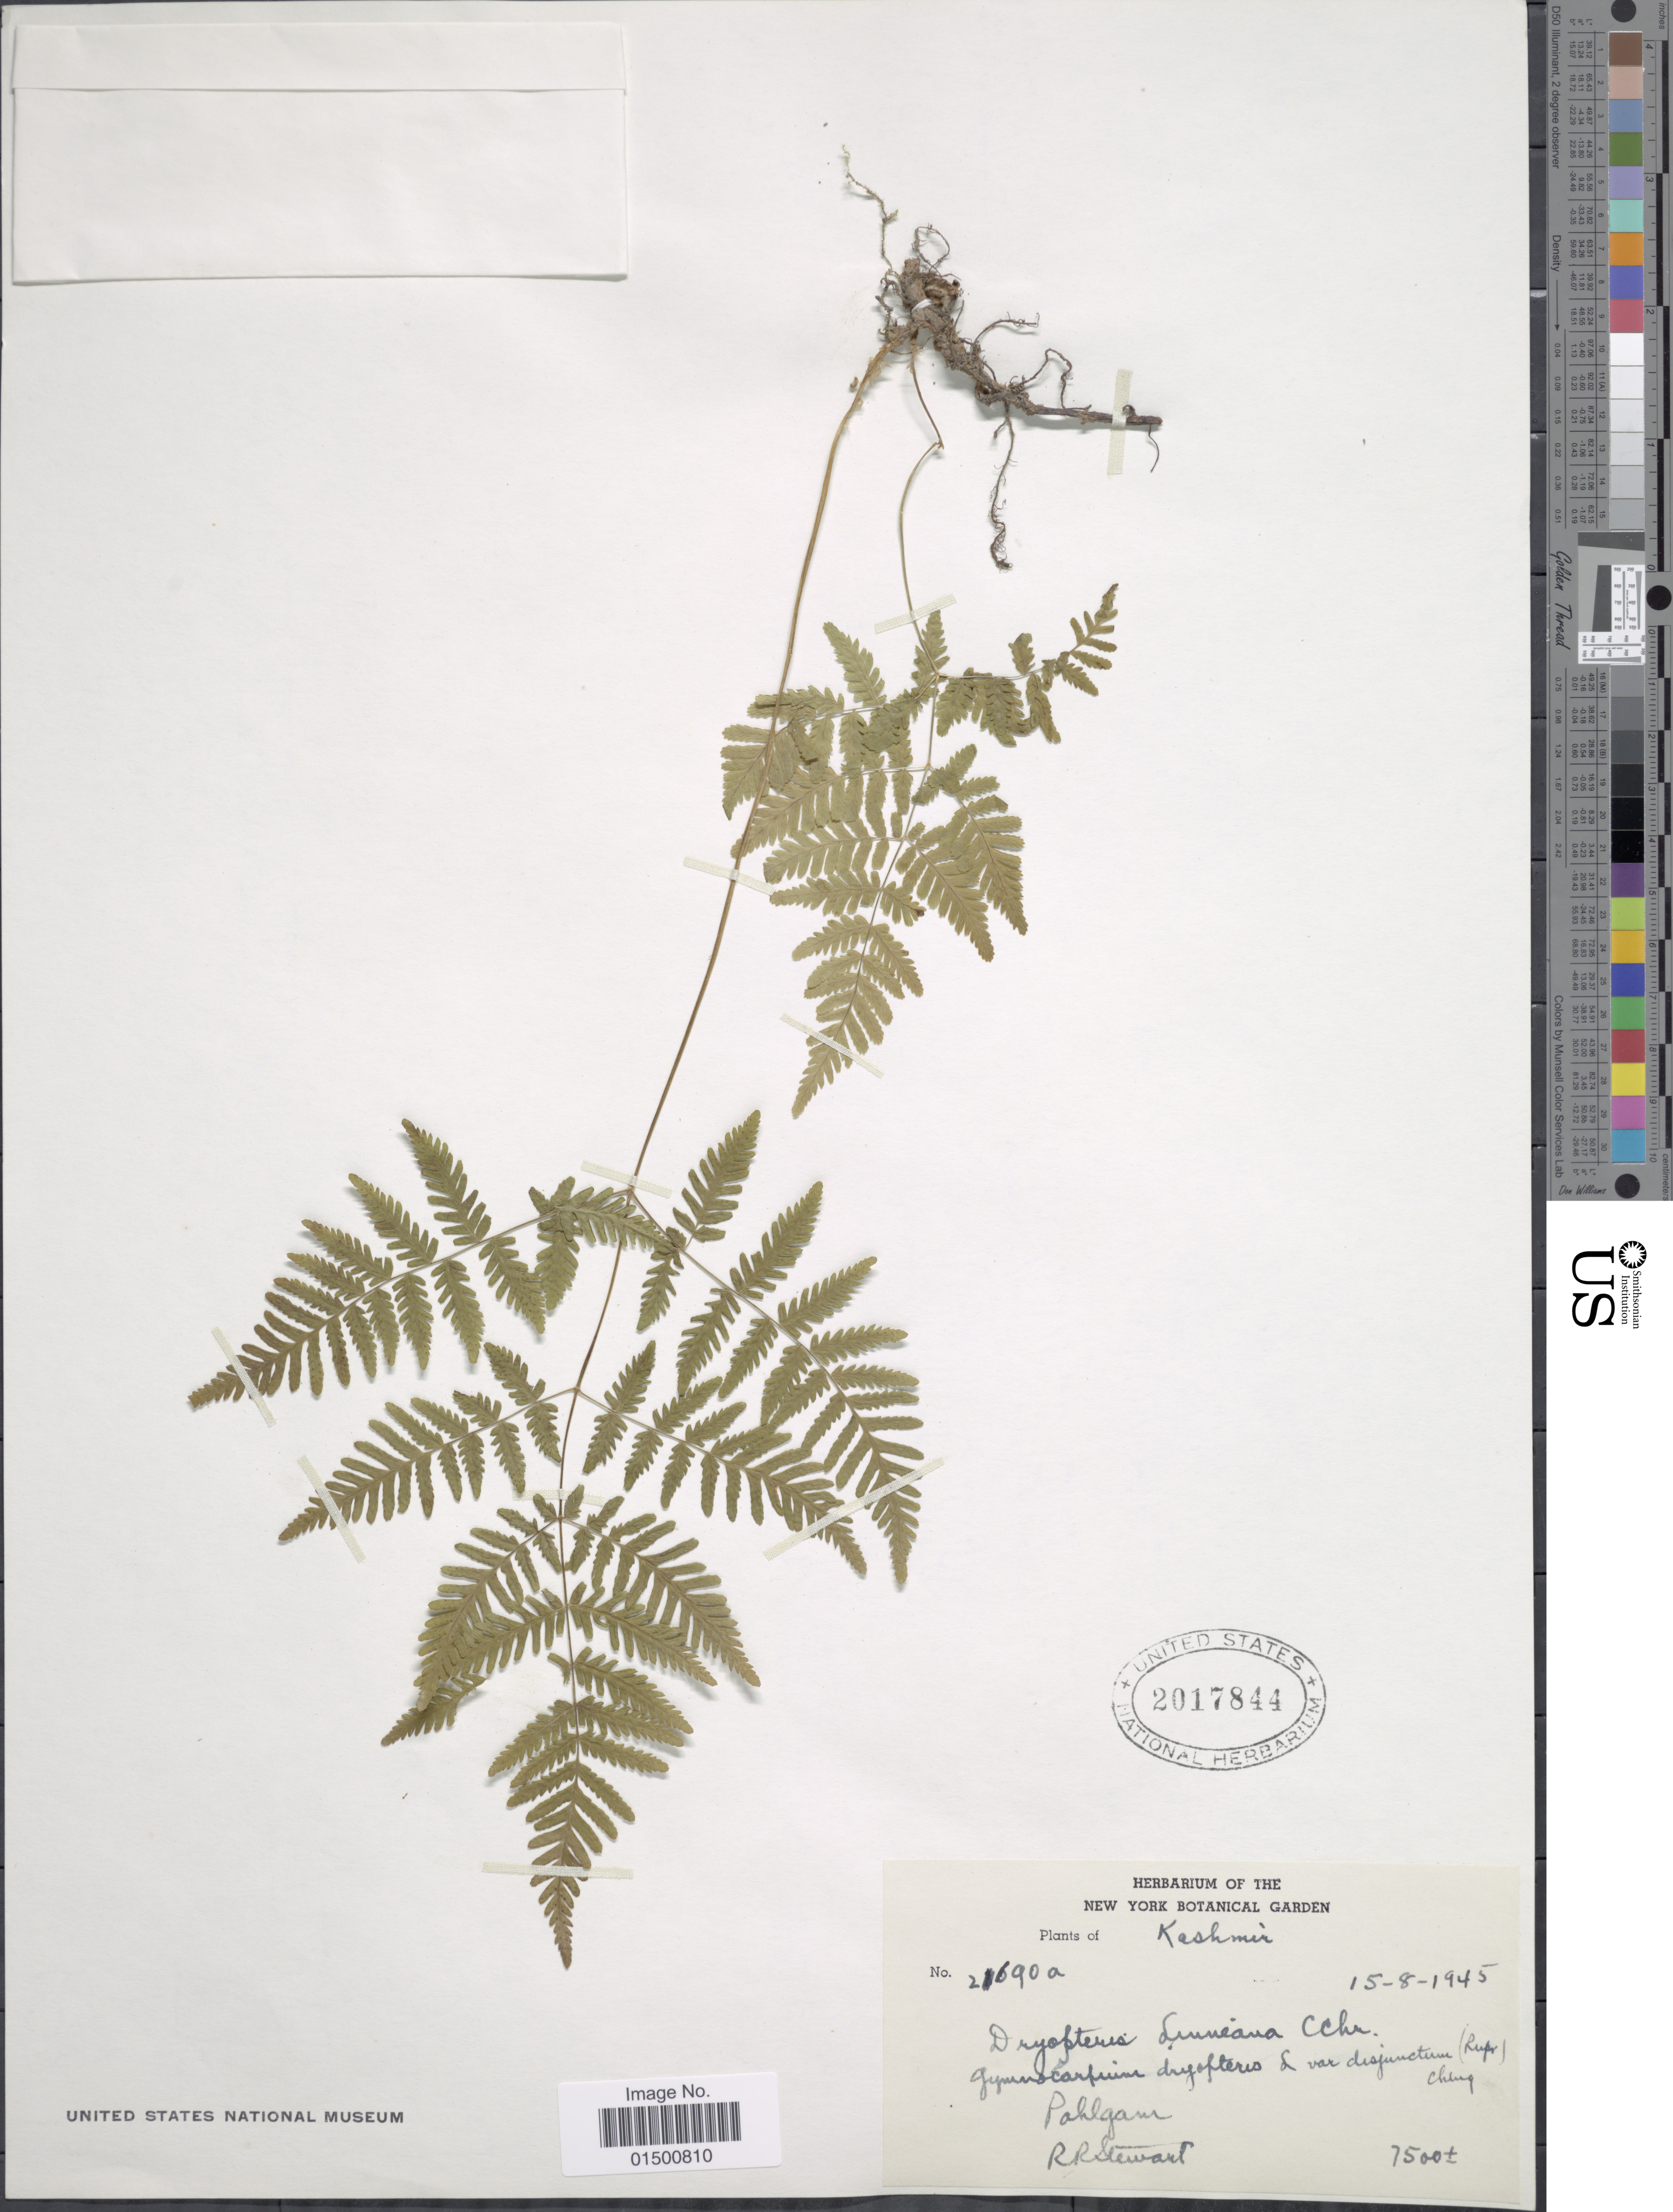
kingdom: Plantae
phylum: Tracheophyta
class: Polypodiopsida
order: Polypodiales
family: Cystopteridaceae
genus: Gymnocarpium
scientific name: Gymnocarpium dryopteris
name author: (L.) Newman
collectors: R. R. Stewart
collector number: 21690a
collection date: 1945-08-15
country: India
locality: Kashmir, Pahlgam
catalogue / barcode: US 2017844